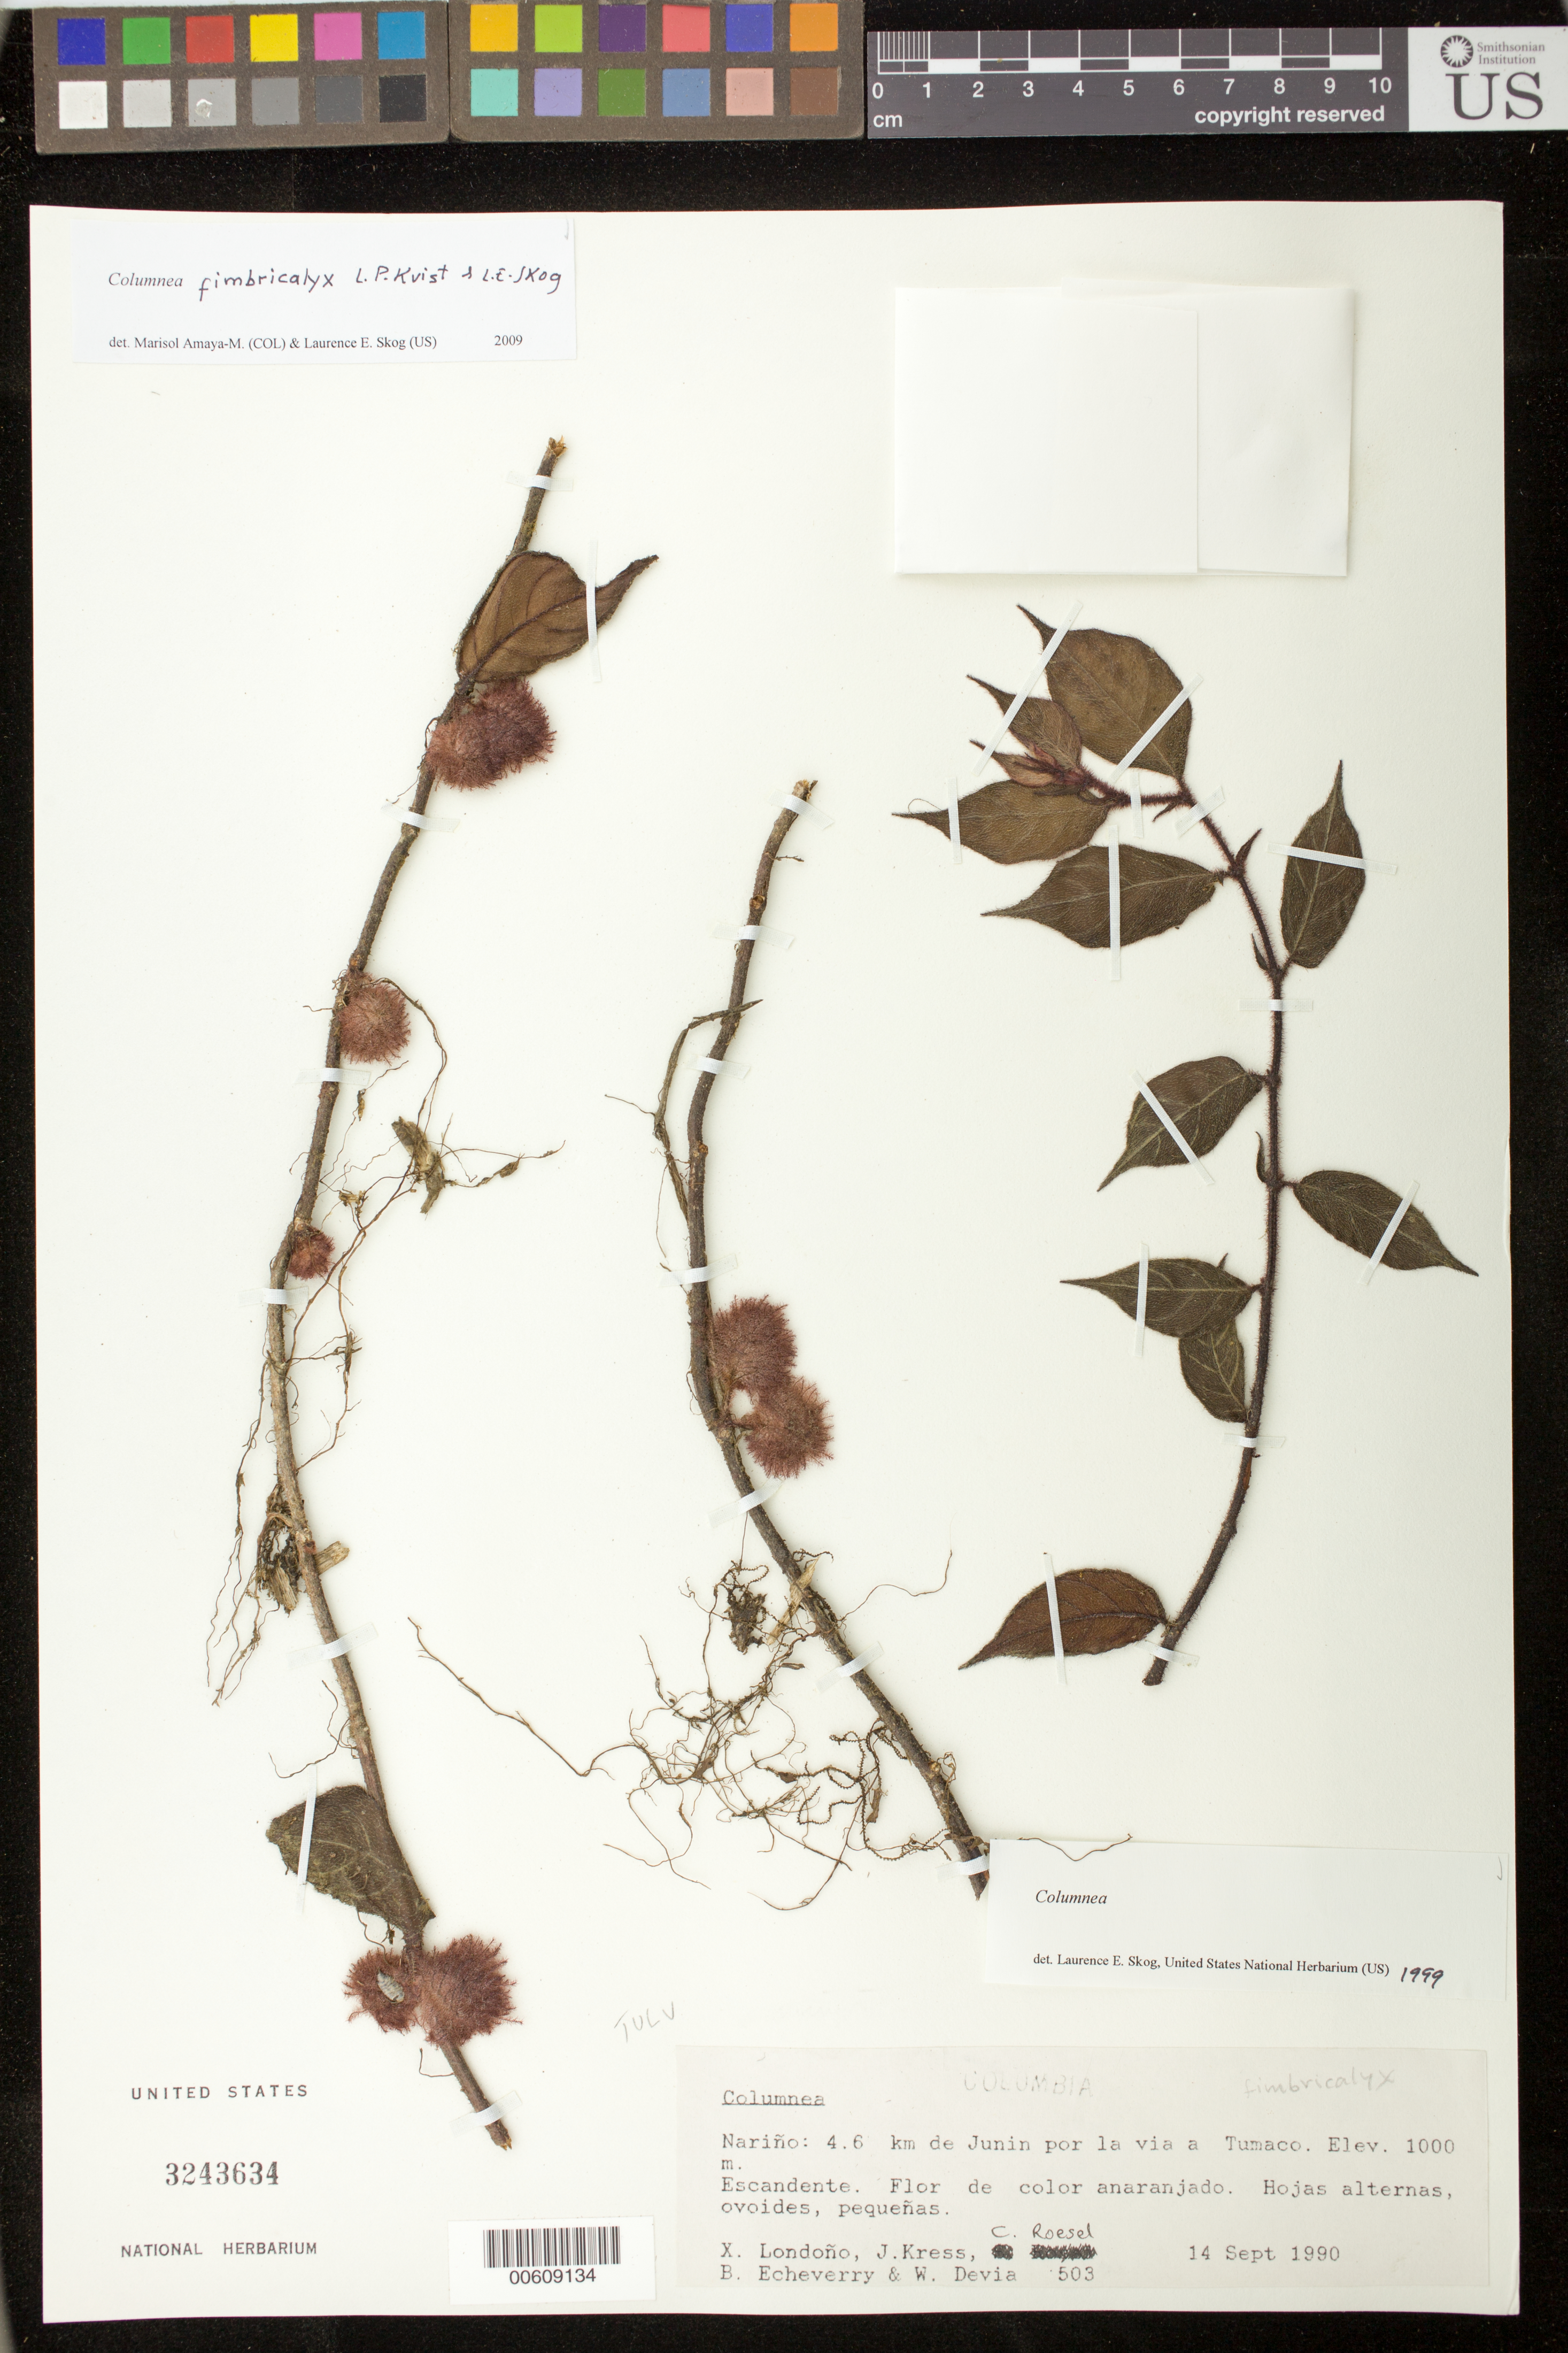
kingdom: Plantae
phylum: Tracheophyta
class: Magnoliopsida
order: Lamiales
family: Gesneriaceae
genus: Columnea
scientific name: Columnea fimbricalyx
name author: L.P. Kvist & L.E. Skog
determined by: Amaya-Márquez, M.; Skog, Laurence E.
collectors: X. Londoño, W. J. Kress, C. S. Roesel, B. Echeverry & W. Devia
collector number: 503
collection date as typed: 14 Sep 1990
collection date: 1990-09-14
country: Colombia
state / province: Nariño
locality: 4.6 km de Junin por la via a Tumaco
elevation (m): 1000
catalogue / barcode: US 3243634